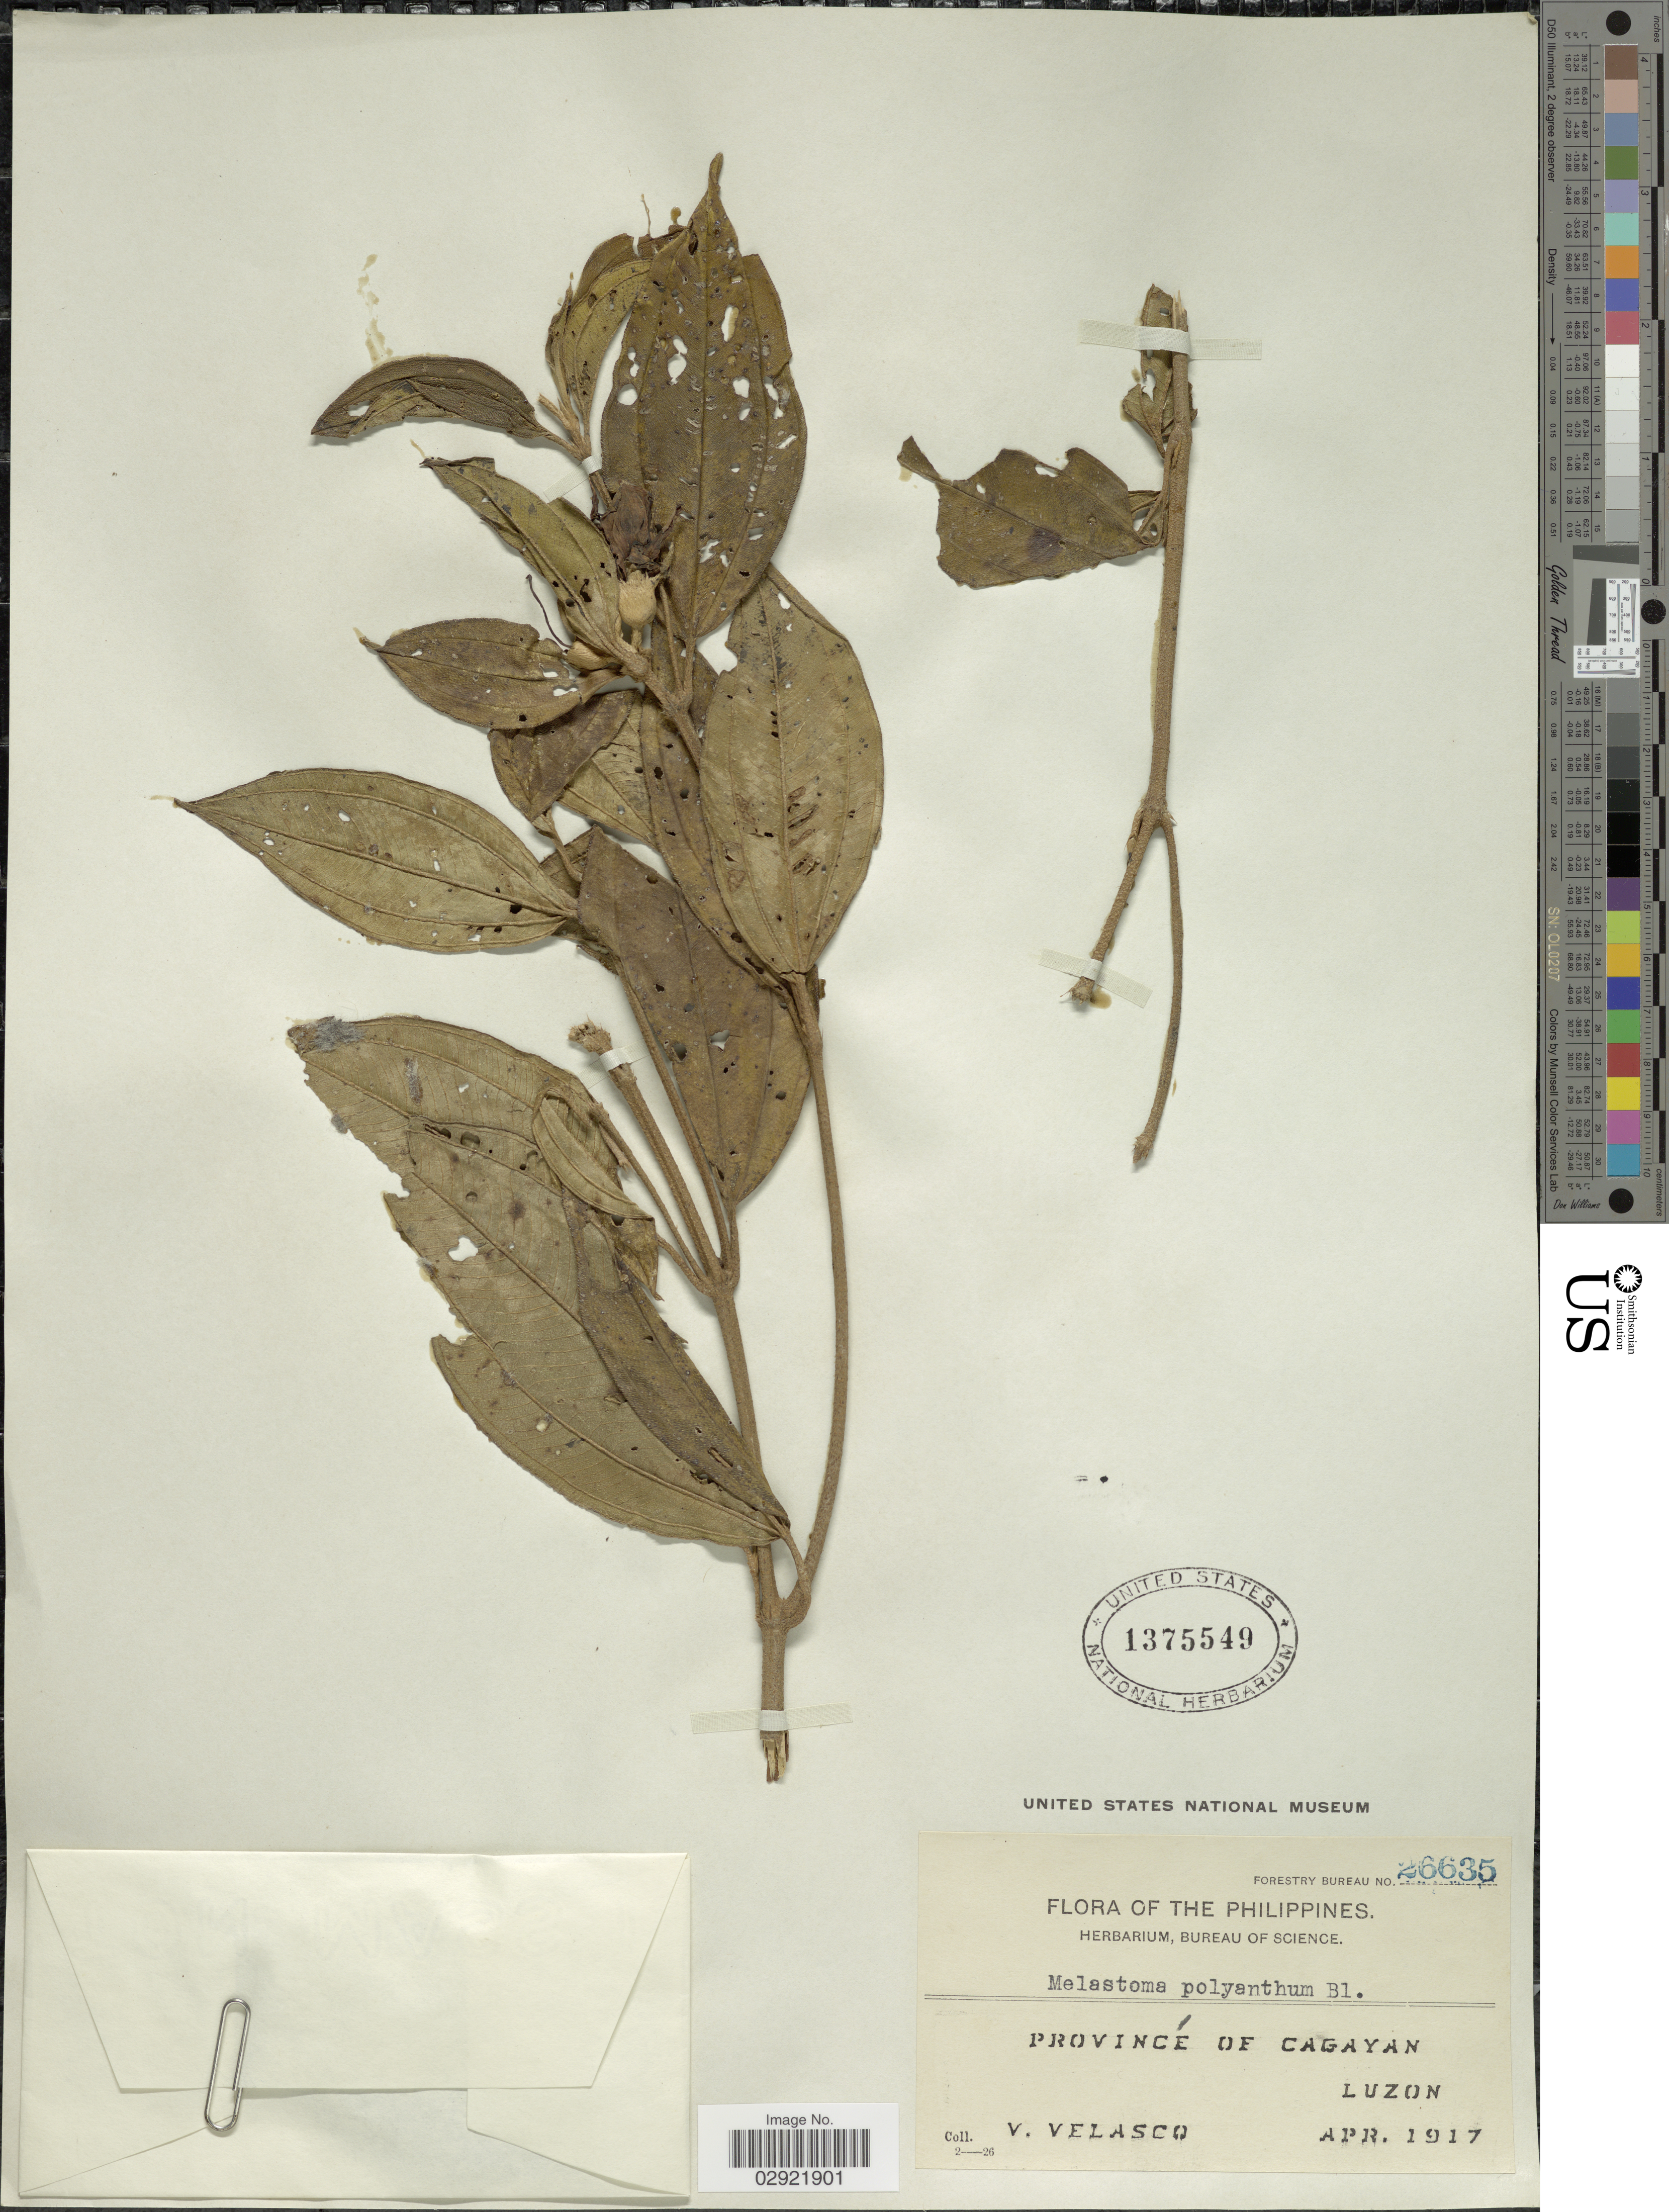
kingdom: Plantae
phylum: Tracheophyta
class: Magnoliopsida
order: Myrtales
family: Melastomataceae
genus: Melastoma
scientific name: Melastoma malabathricum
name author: L.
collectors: V. Velasco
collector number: Forestry Bureau 26635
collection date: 1917-04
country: Philippines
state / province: Cagayan Valley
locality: Province of Cagayan, Luzon.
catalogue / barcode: US 1375549